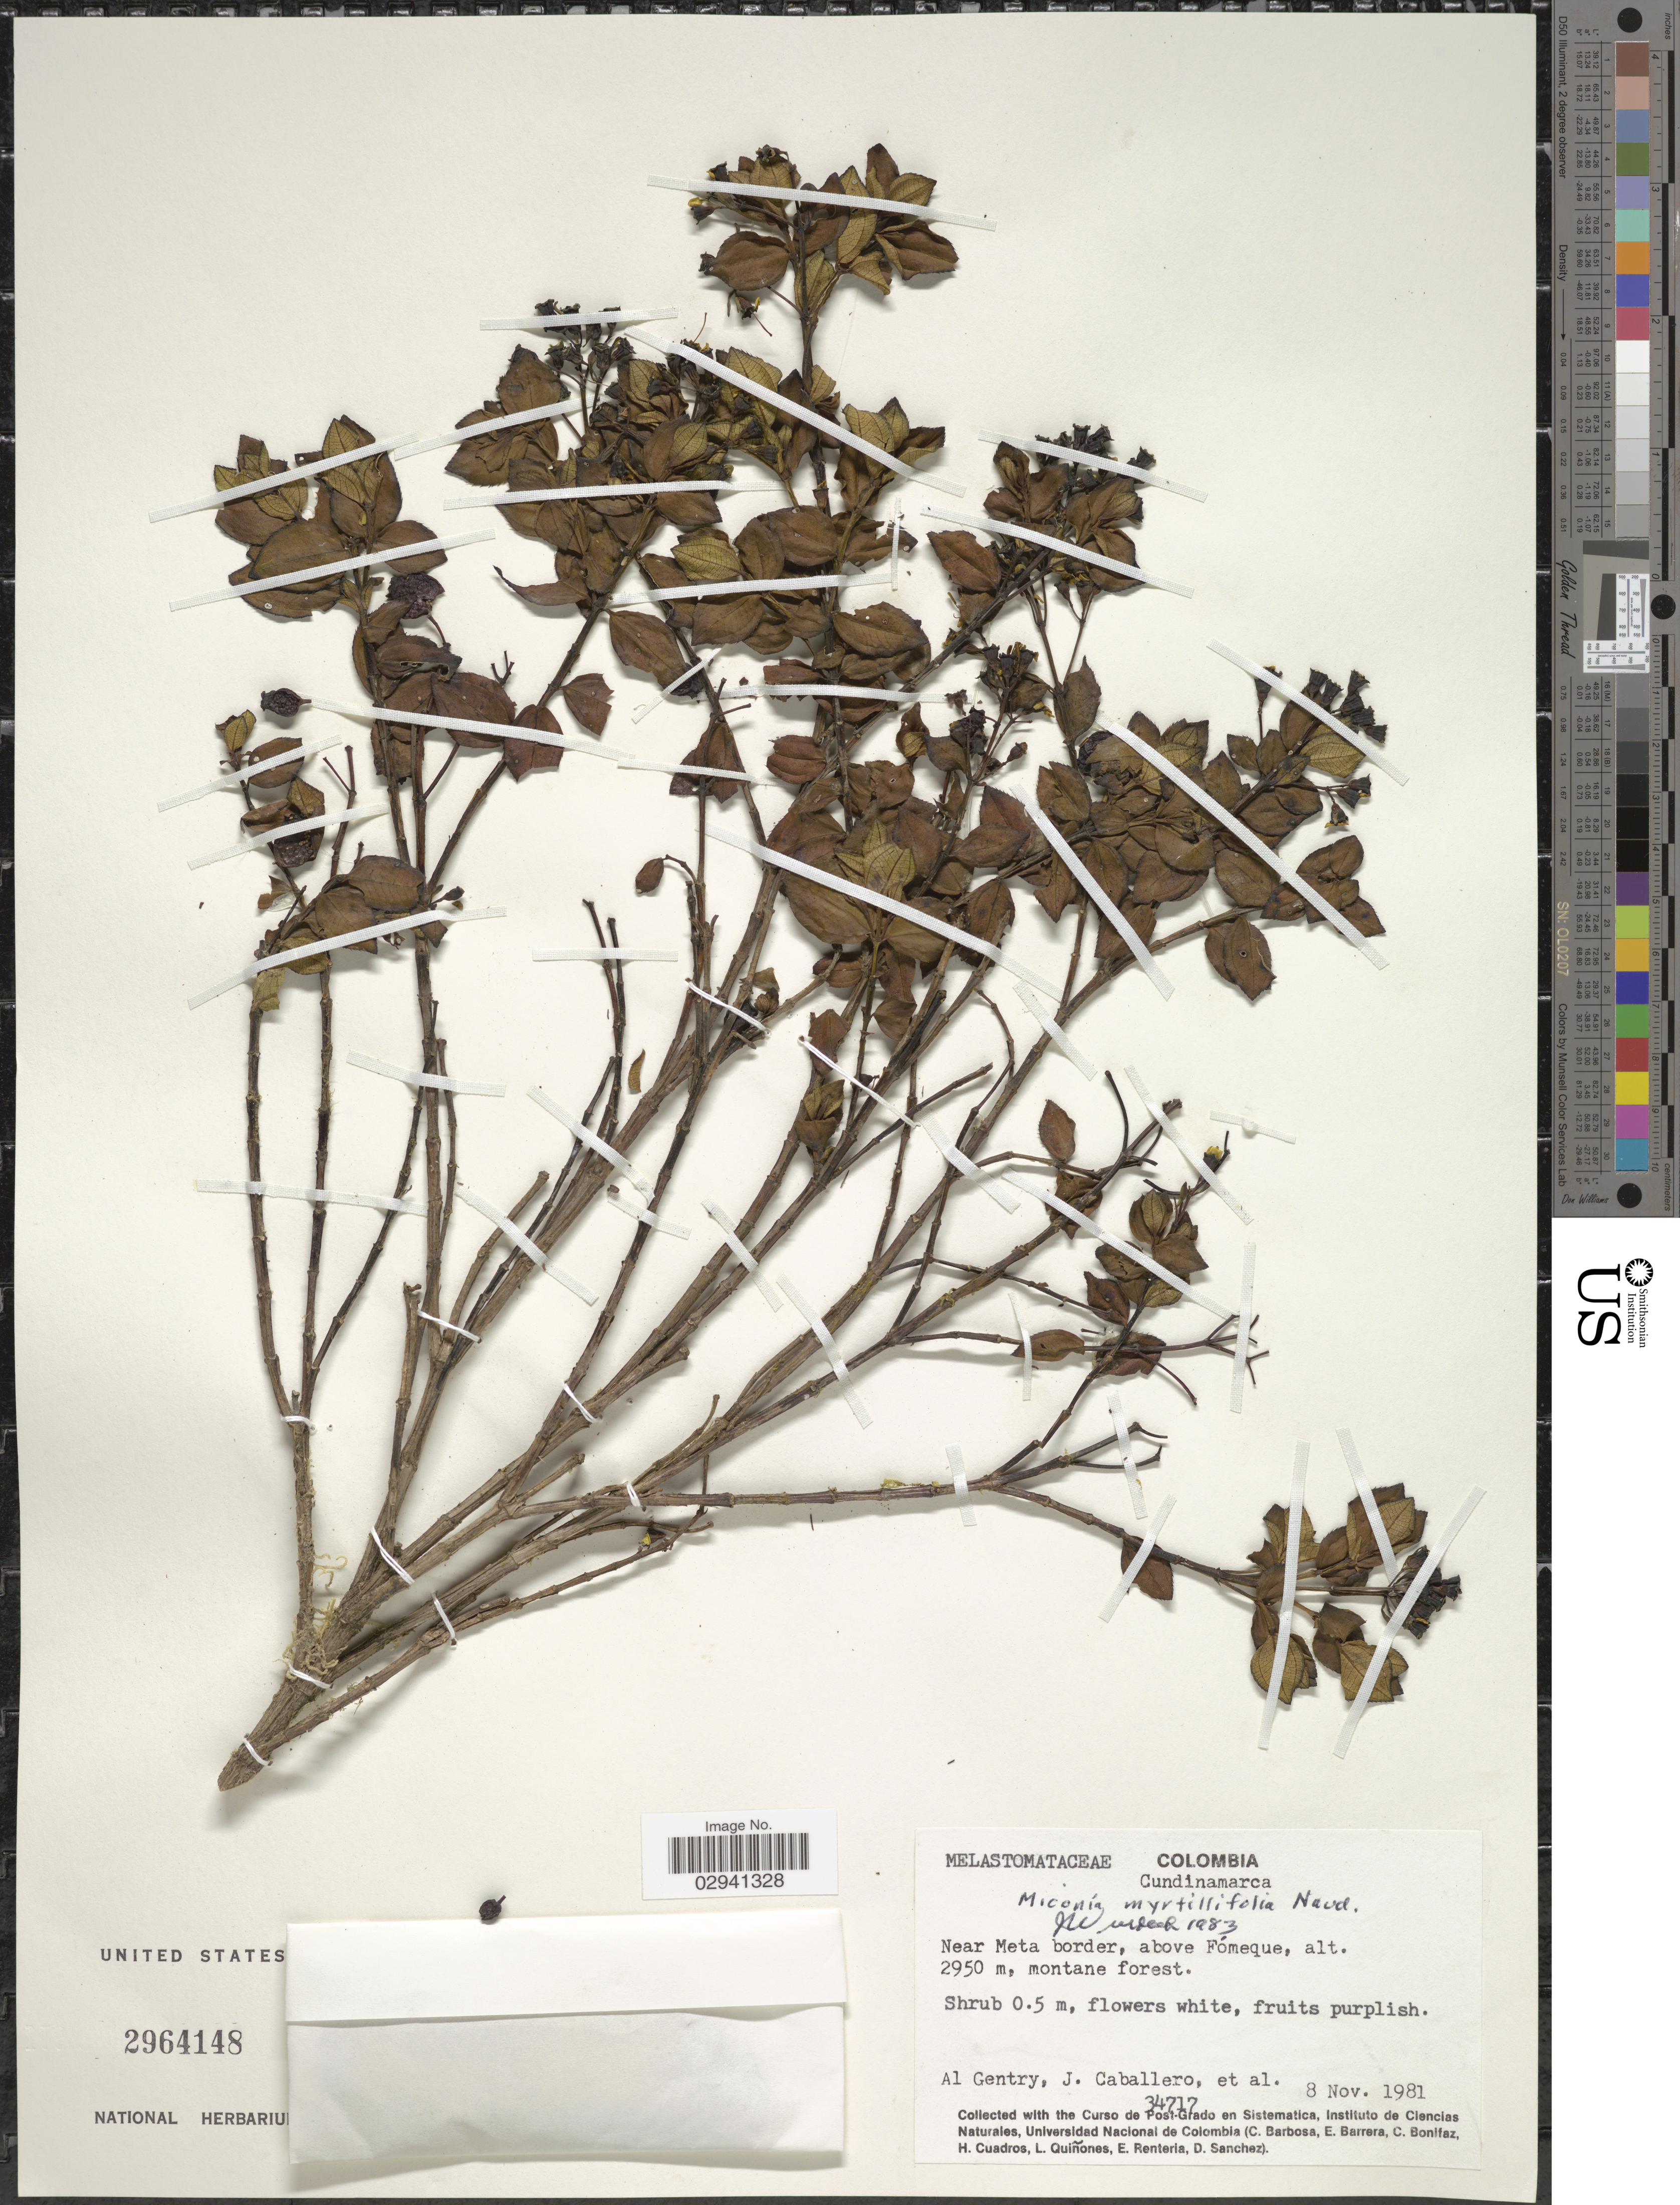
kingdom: Plantae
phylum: Tracheophyta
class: Magnoliopsida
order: Myrtales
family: Melastomataceae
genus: Miconia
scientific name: Miconia myrtillifolia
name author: Naudin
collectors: A. H. Gentry, J. Caballero & et al.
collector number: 34717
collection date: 1981-11-08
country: Colombia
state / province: Cundinamarca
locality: Near Meta border, above Fomeque.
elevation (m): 2950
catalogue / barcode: US 2964148